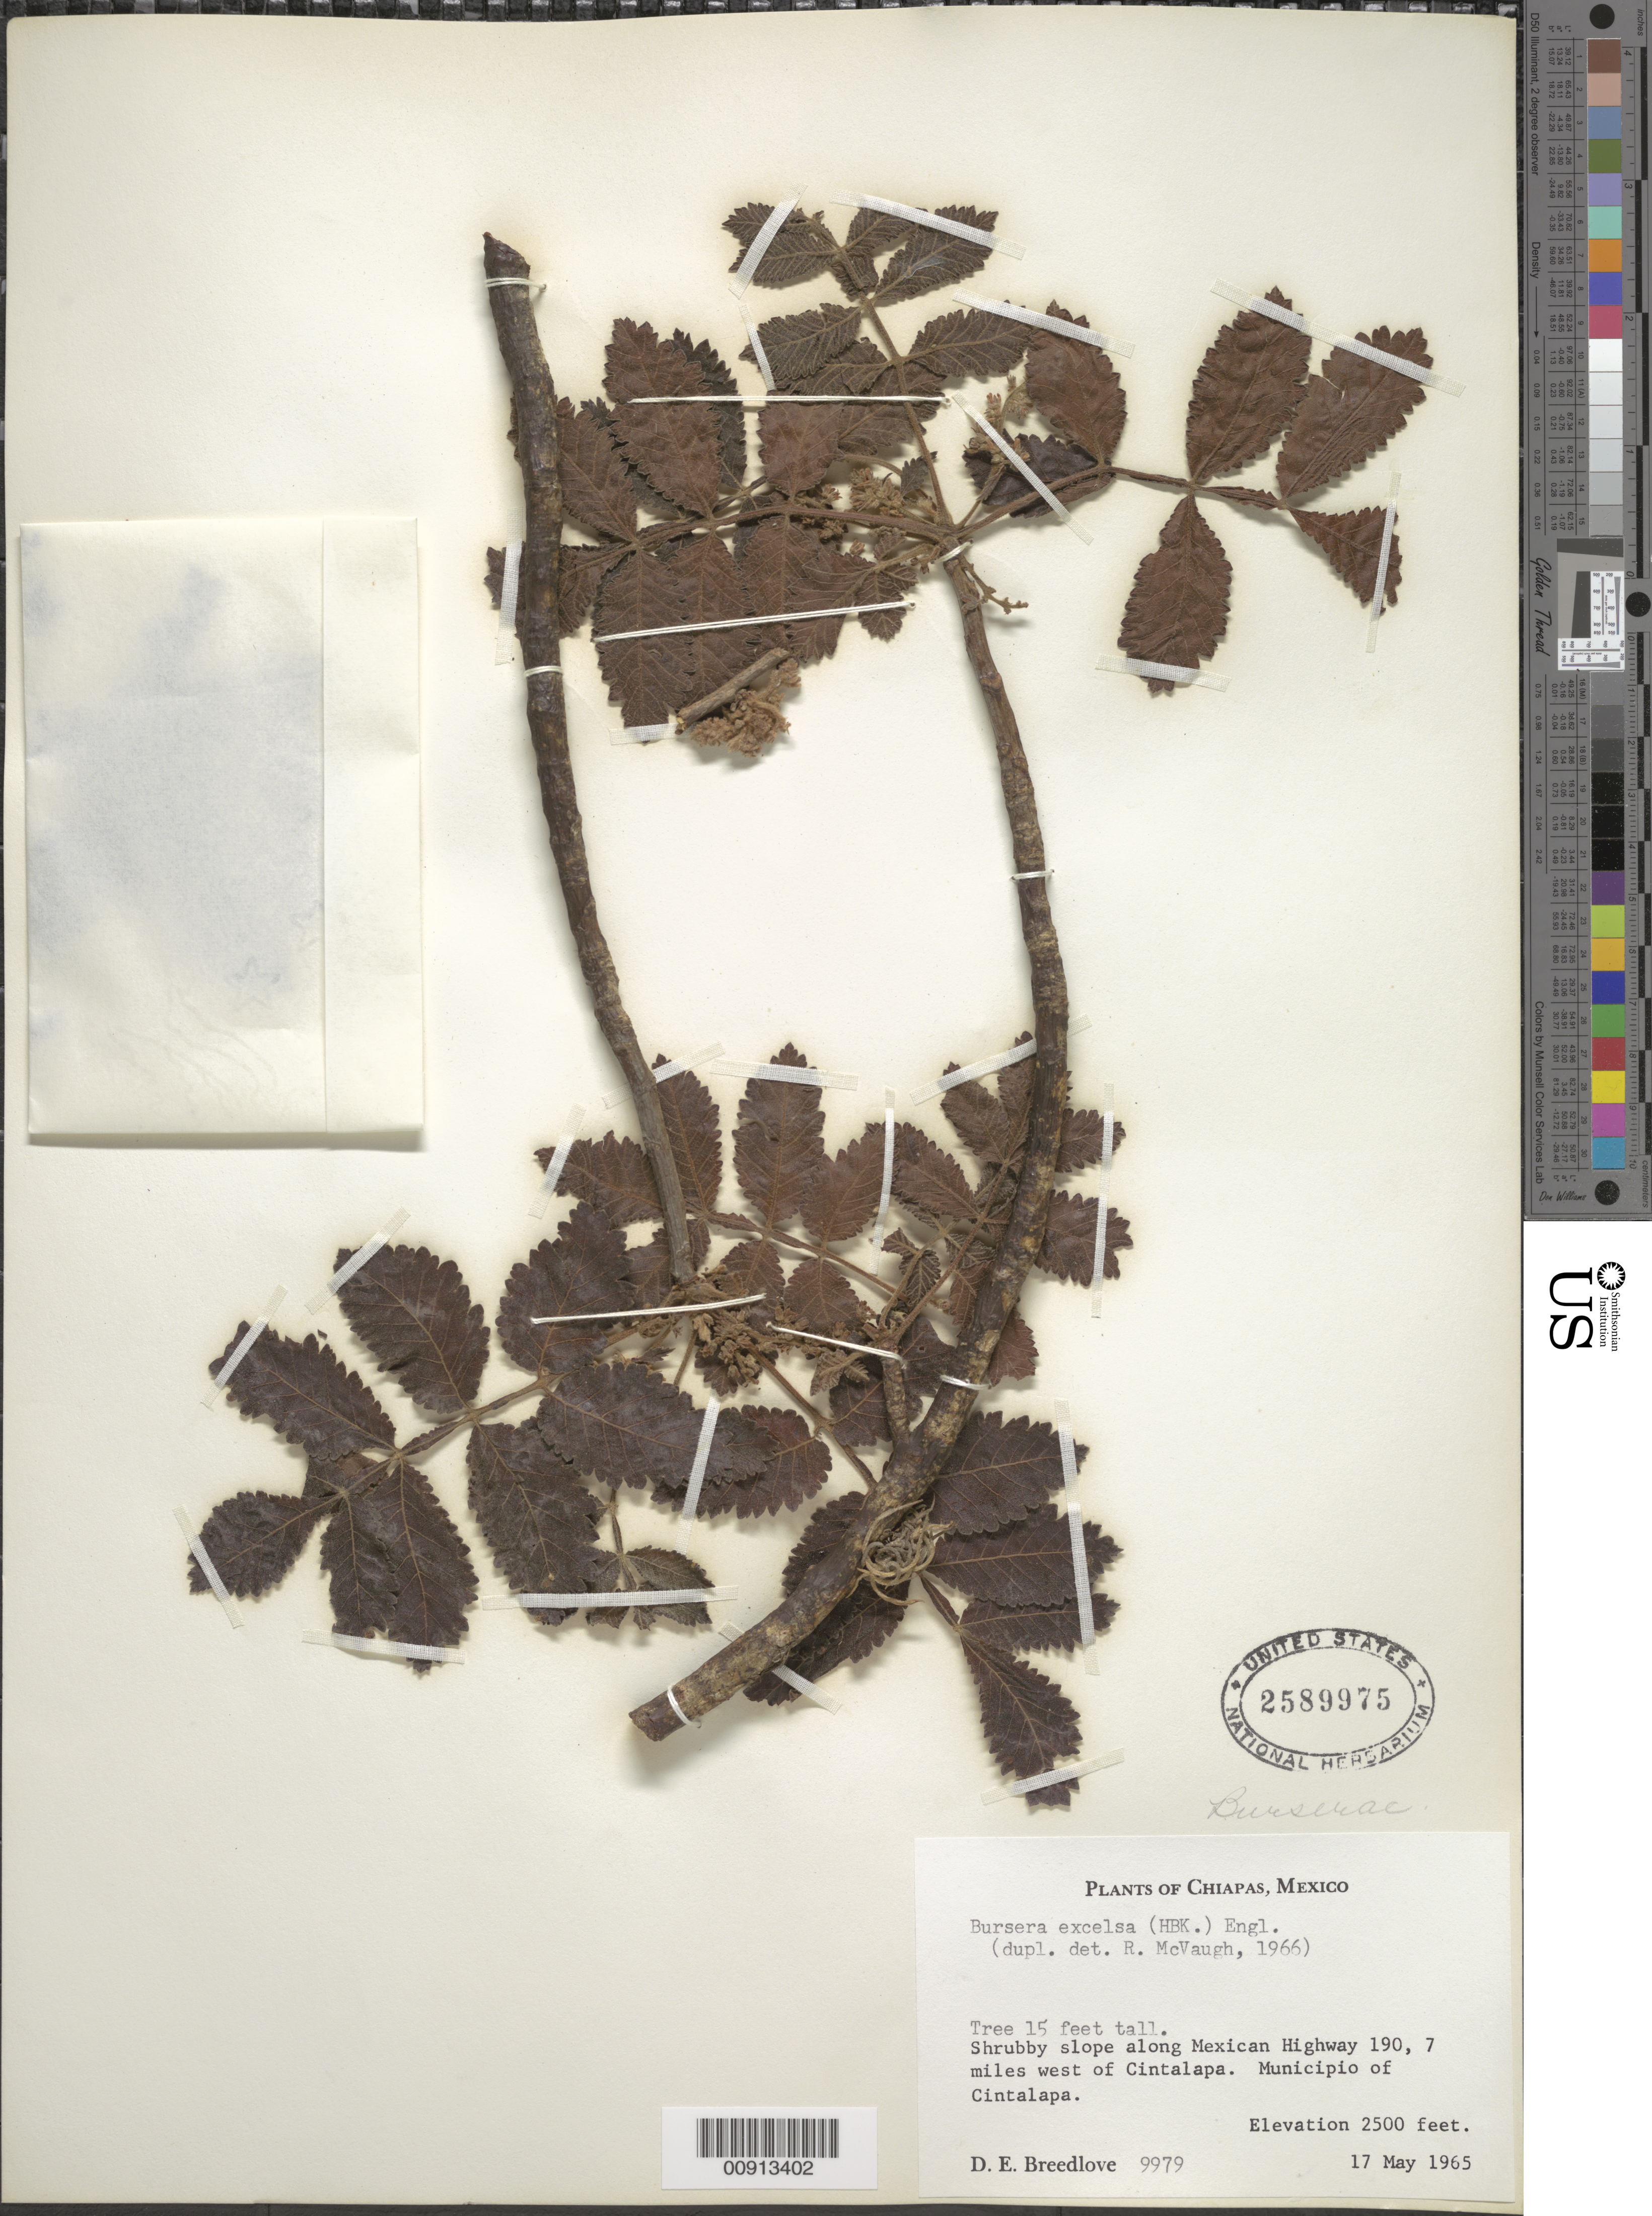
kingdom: Plantae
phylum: Tracheophyta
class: Magnoliopsida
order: Sapindales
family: Burseraceae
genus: Bursera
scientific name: Bursera excelsa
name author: (Kunth) Engl.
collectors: D. E. Breedlove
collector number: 9979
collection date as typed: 17 May 1965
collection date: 1965-05-17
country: Mexico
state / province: Chiapas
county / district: Cintalapa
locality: Along Mexican Highway 190, 7 miles west of Cintalapa.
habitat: Shrubby slope.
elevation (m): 762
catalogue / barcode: US 2589975